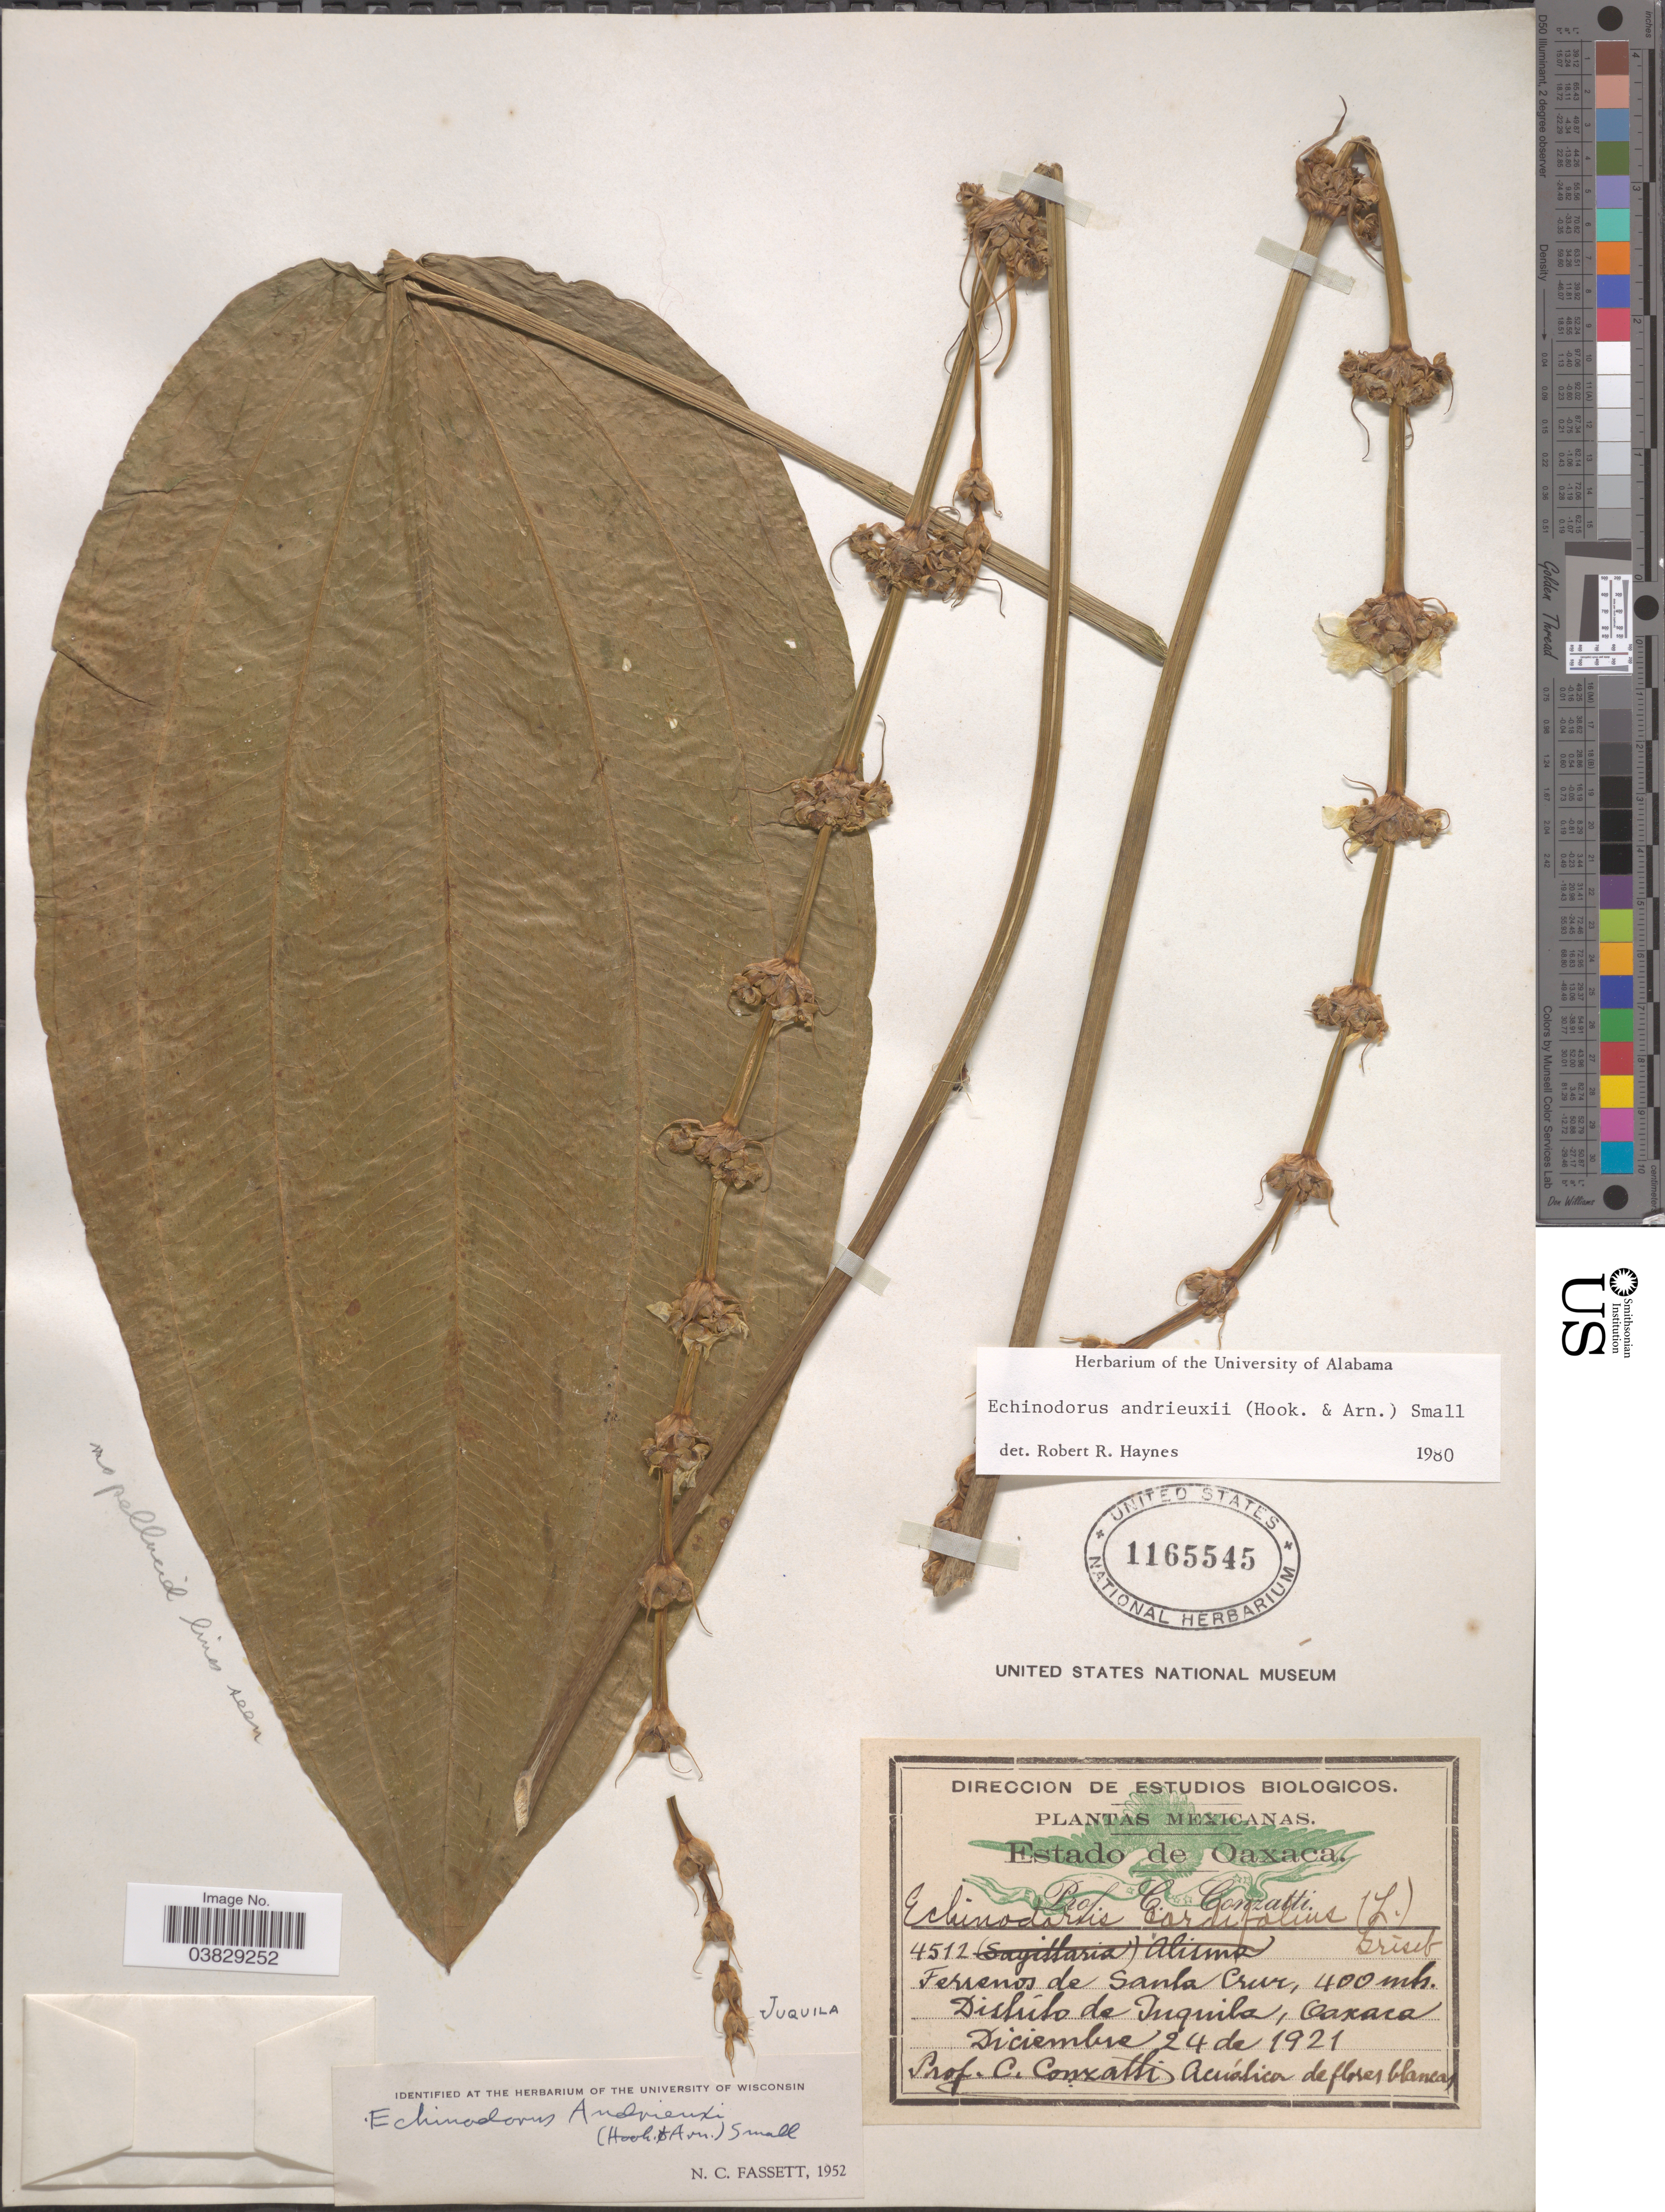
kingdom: Plantae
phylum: Tracheophyta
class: Liliopsida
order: Alismatales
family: Alismataceae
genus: Echinodorus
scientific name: Echinodorus andrieuxii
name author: (Hook. & Arn.) Small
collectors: C. Conzalli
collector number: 4512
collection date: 1921-12-24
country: Mexico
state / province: Oaxaca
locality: Ferreros de Santa Cruz. Distrito de Juquila.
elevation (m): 400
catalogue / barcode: US 1165545